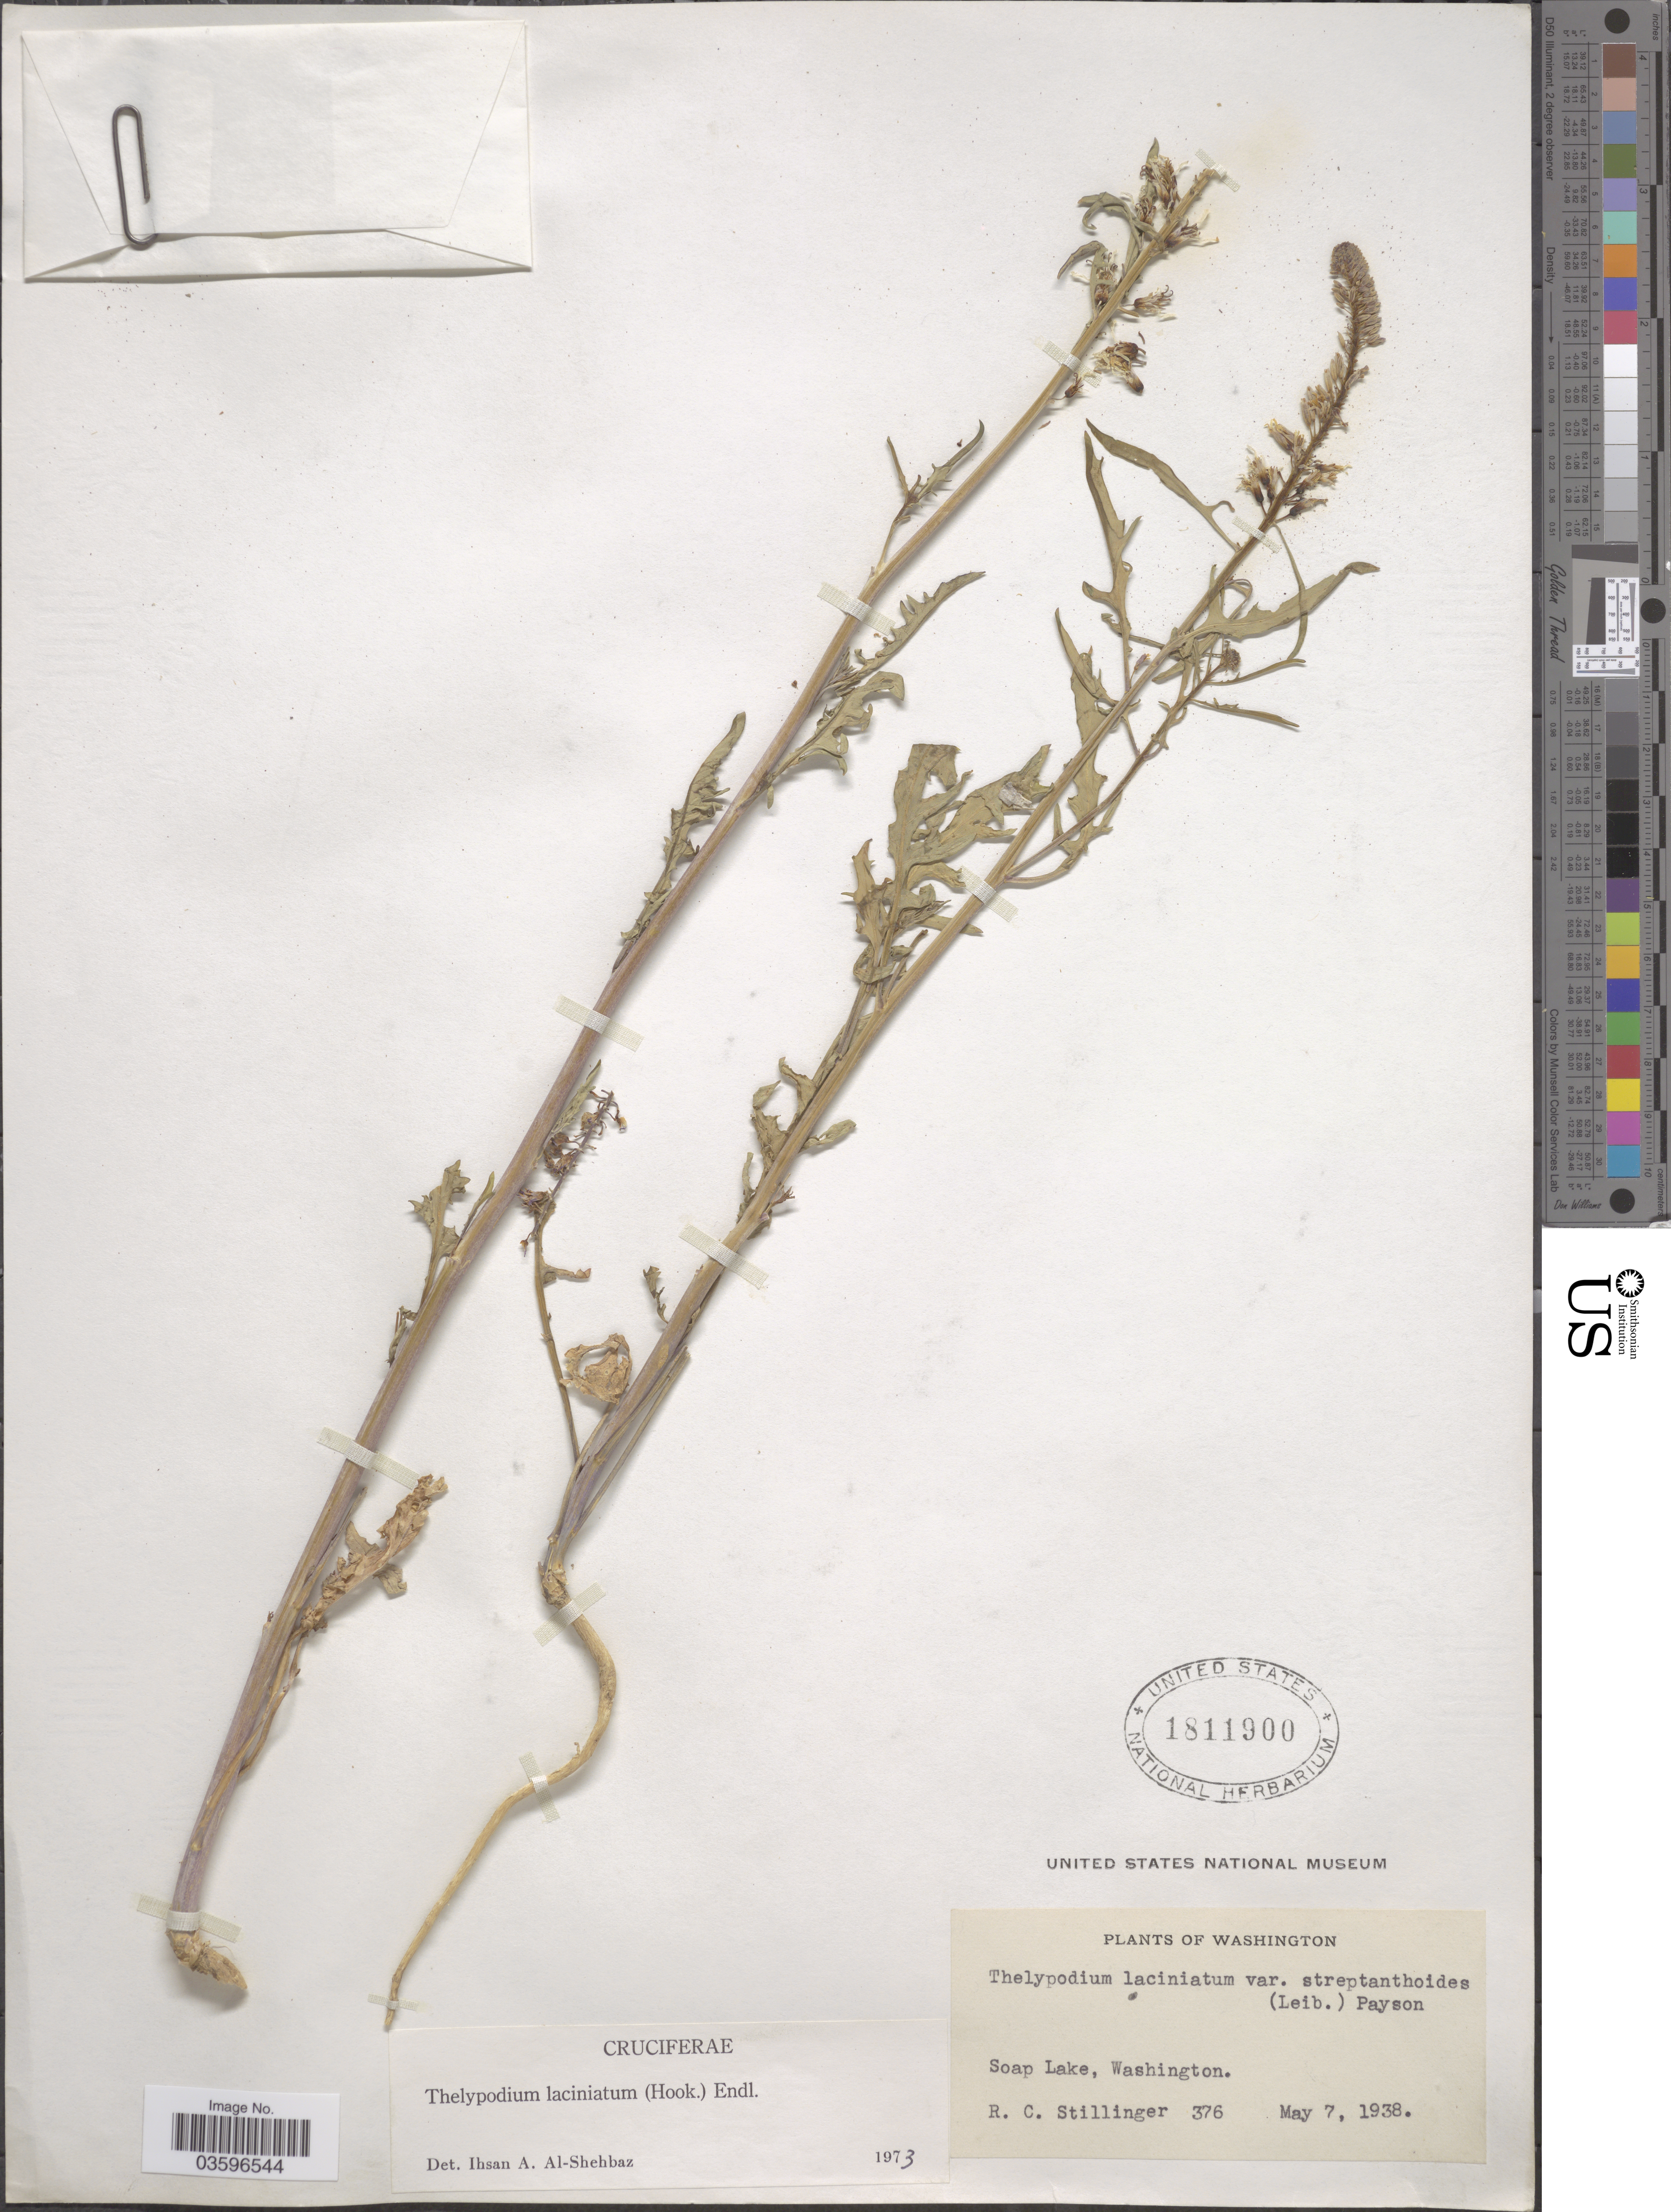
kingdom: Plantae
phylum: Tracheophyta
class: Magnoliopsida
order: Brassicales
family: Brassicaceae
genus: Thelypodium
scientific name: Thelypodium laciniatum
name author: (Hook.) Endl.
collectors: R. Stillinger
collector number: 376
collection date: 1938-05-07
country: United States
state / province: Washington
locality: Soap Lake.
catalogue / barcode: US 1811900